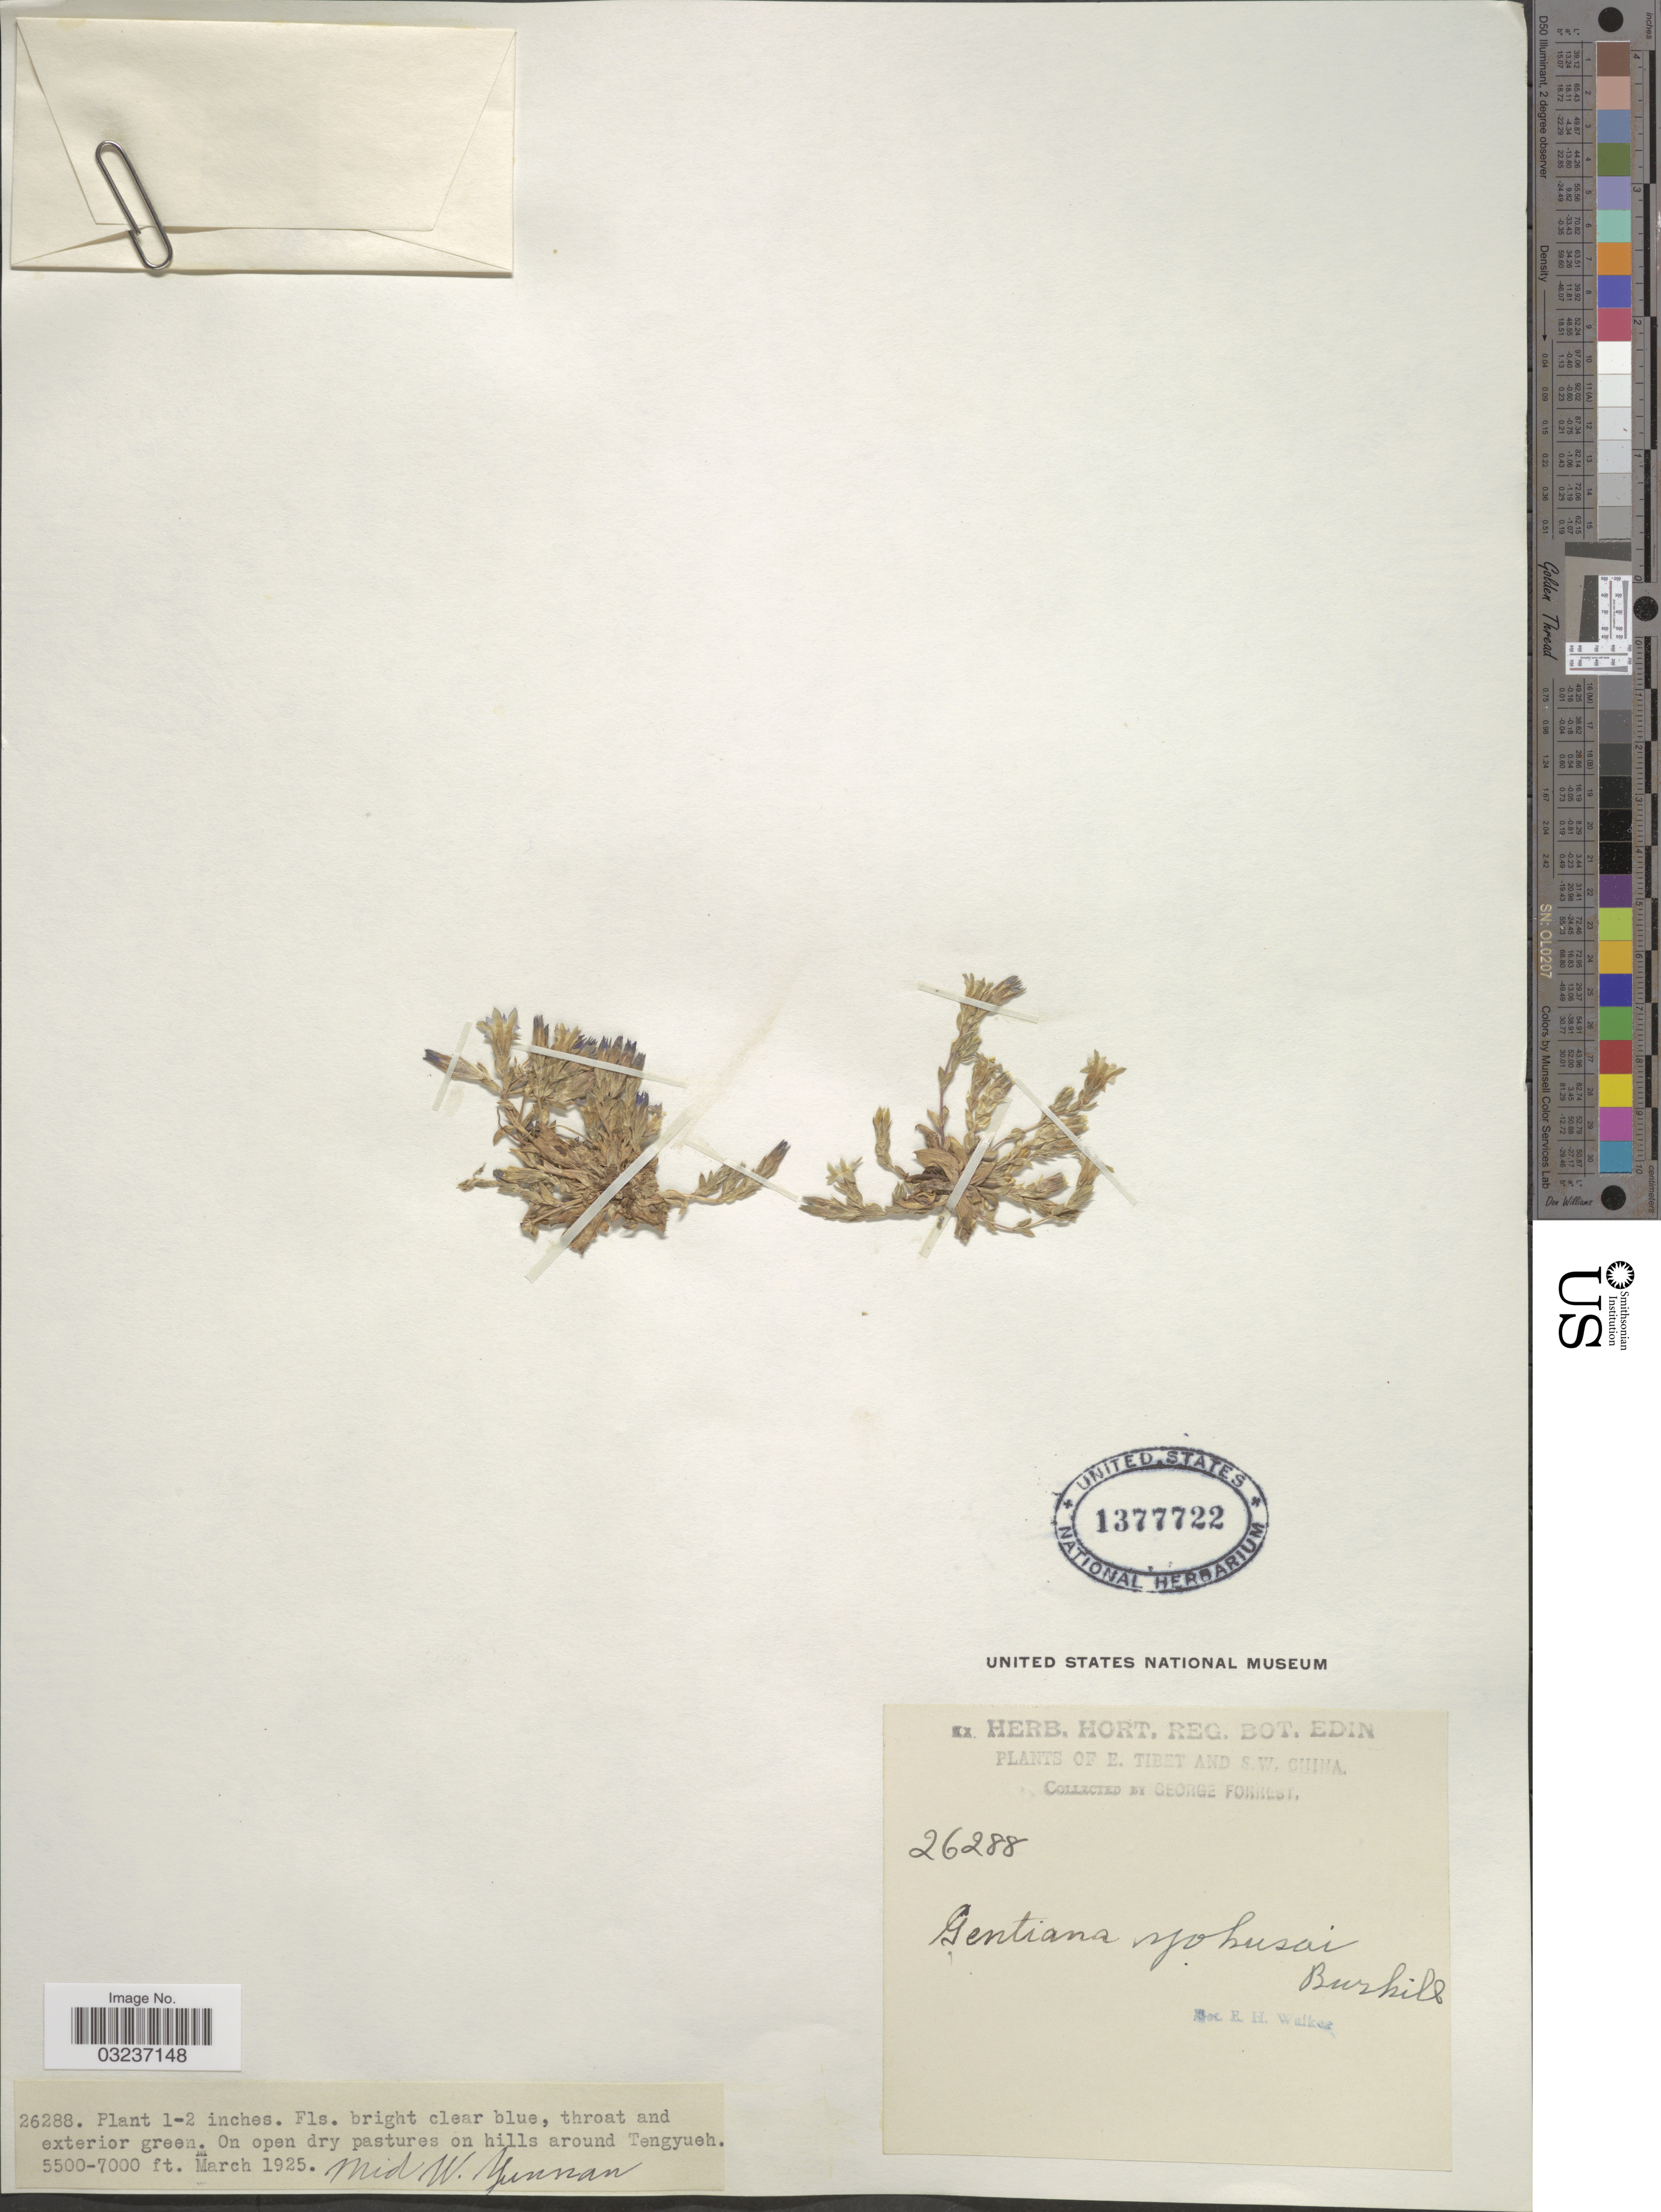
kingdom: Plantae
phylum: Tracheophyta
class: Magnoliopsida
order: Gentianales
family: Gentianaceae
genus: Gentiana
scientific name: Gentiana yokusai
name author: Burkill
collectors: G. Forrest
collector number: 26288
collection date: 1925-03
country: China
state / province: Yunnan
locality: Hills around Tengyueh. Mid W. Yunnan. E. Tibet and S. W. China.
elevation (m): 1676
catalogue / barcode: US 1377722